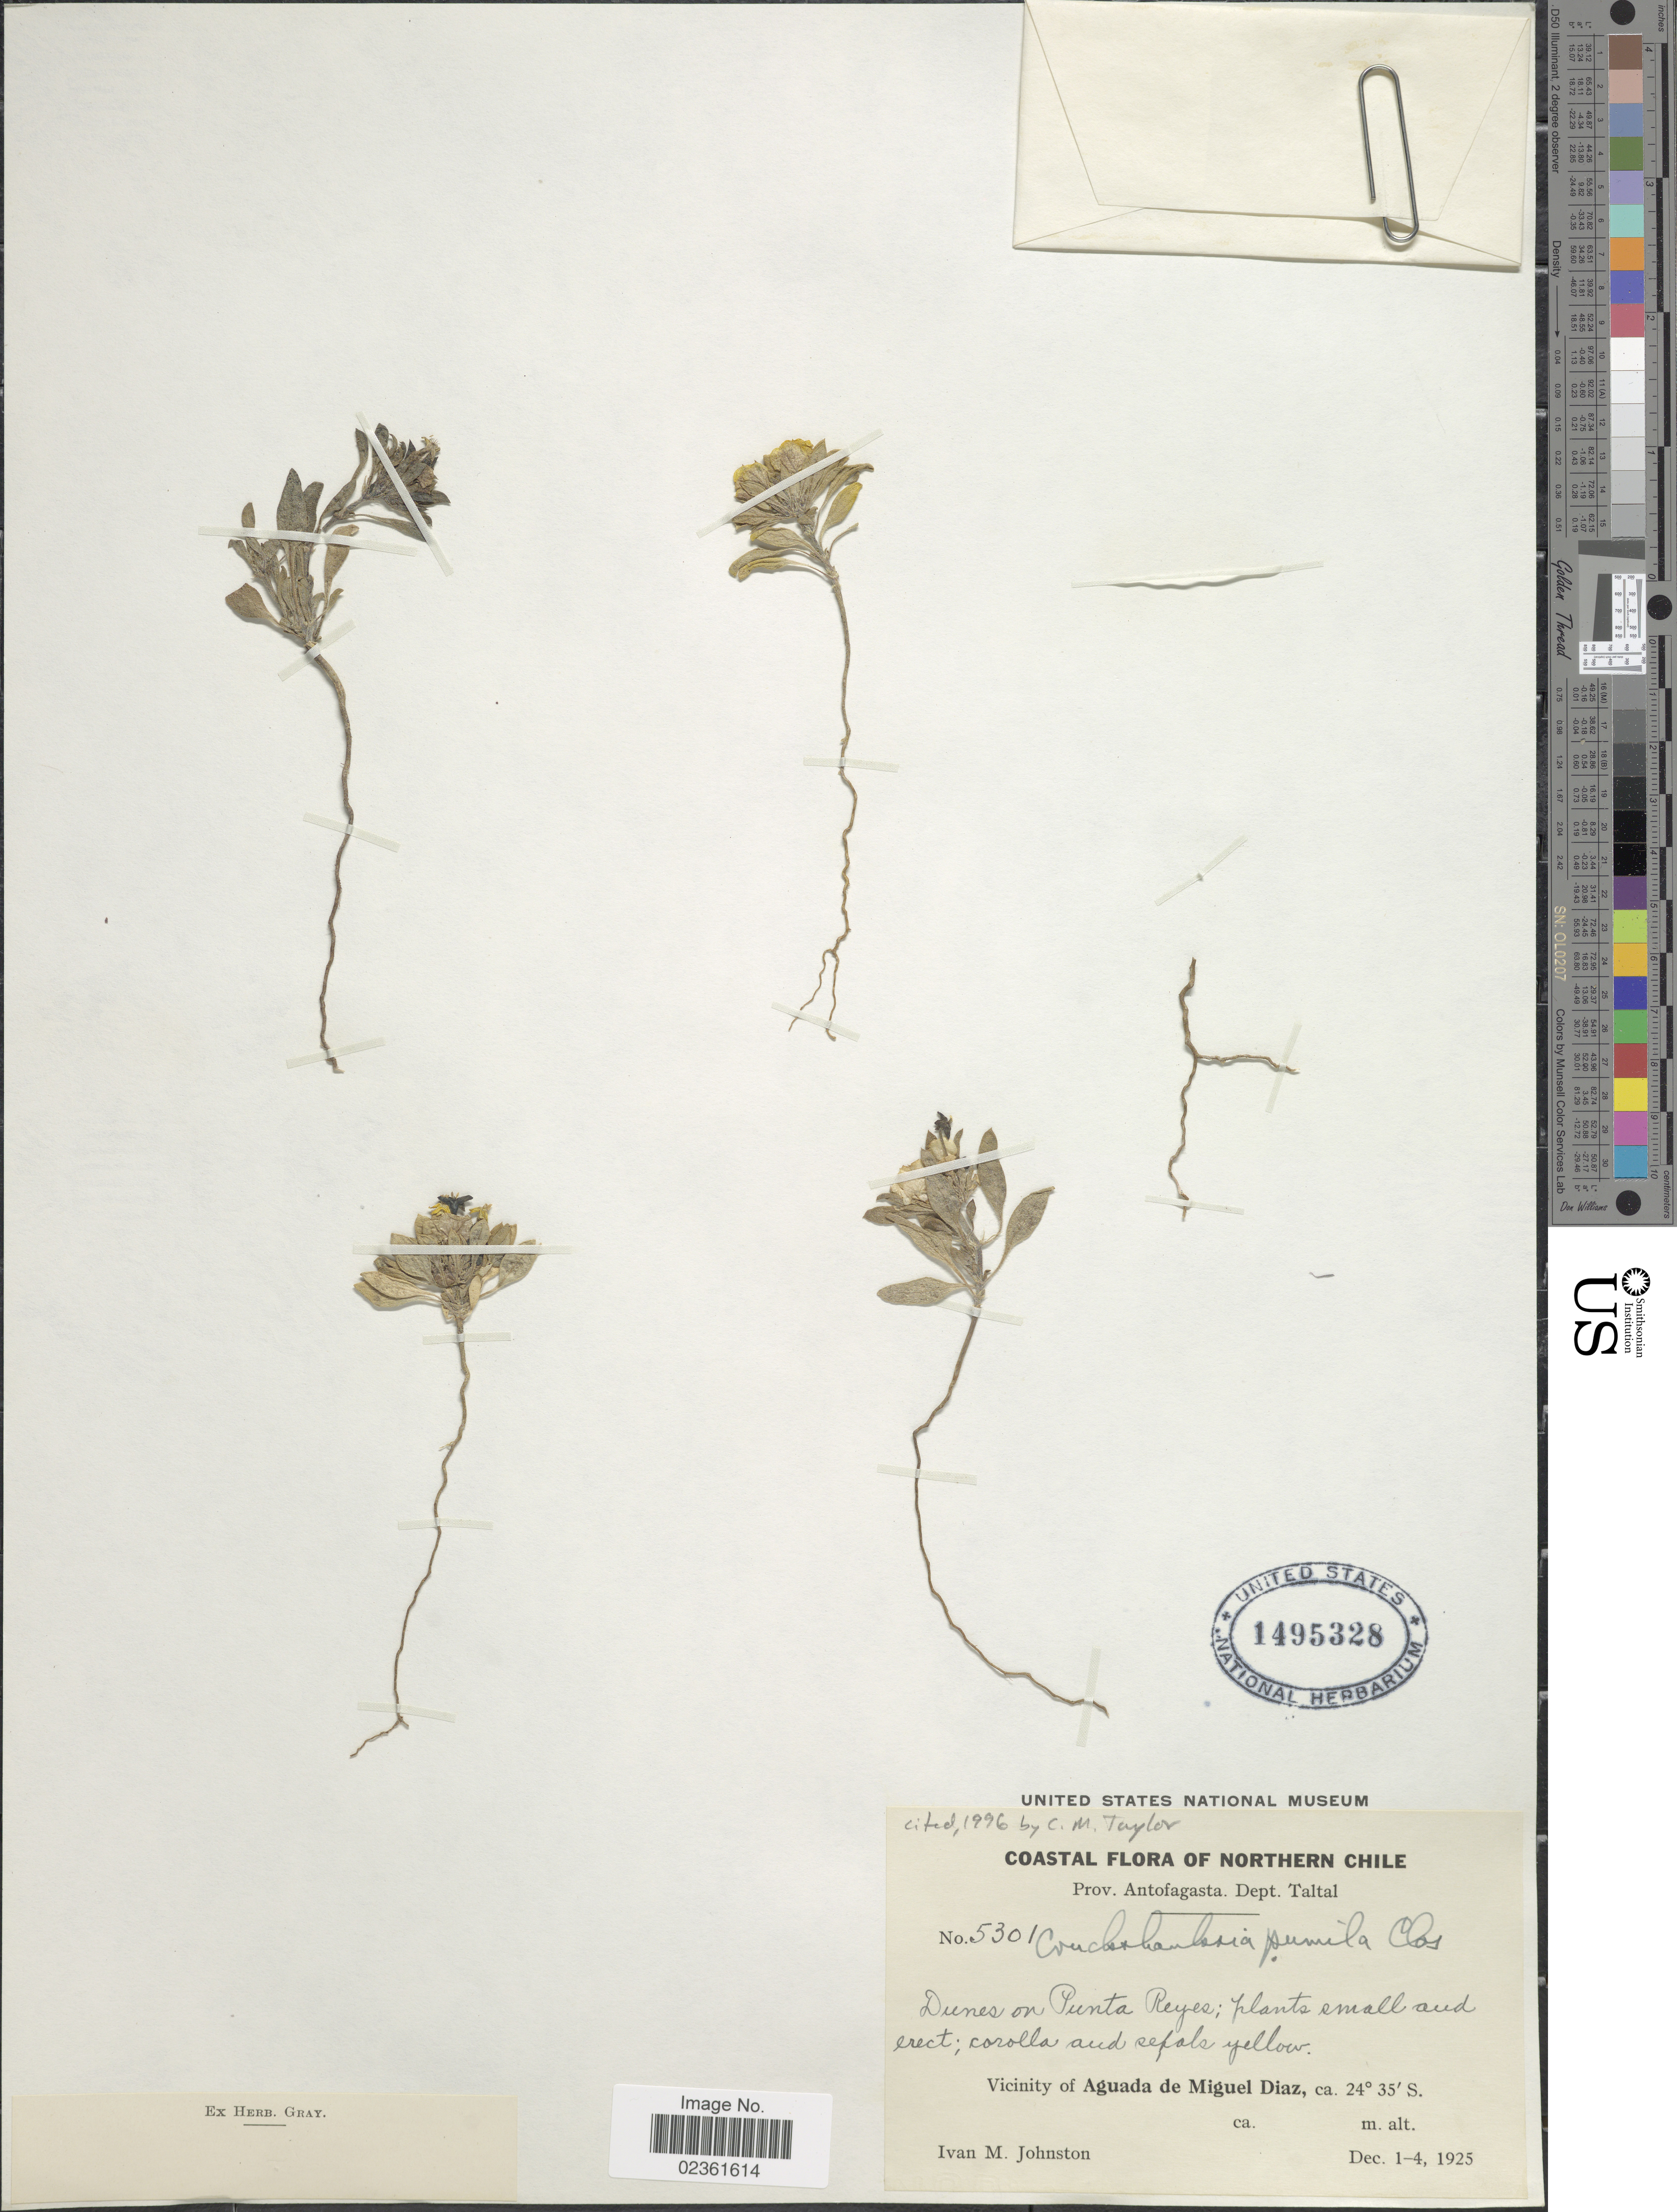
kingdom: Plantae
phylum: Tracheophyta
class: Magnoliopsida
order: Gentianales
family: Rubiaceae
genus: Cruckshanksia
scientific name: Cruckshanksia pumila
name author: Clos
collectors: I.M. Johnston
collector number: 5301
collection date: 1925-12-01/1925-12-04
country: Chile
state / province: Antofagasta (II)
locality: Coastal flora, Northern Chile, Dept. Taltal, dunes on Punta Reyes, Vicinity of Aguada de Miguel Diaz.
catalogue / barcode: US 1495328